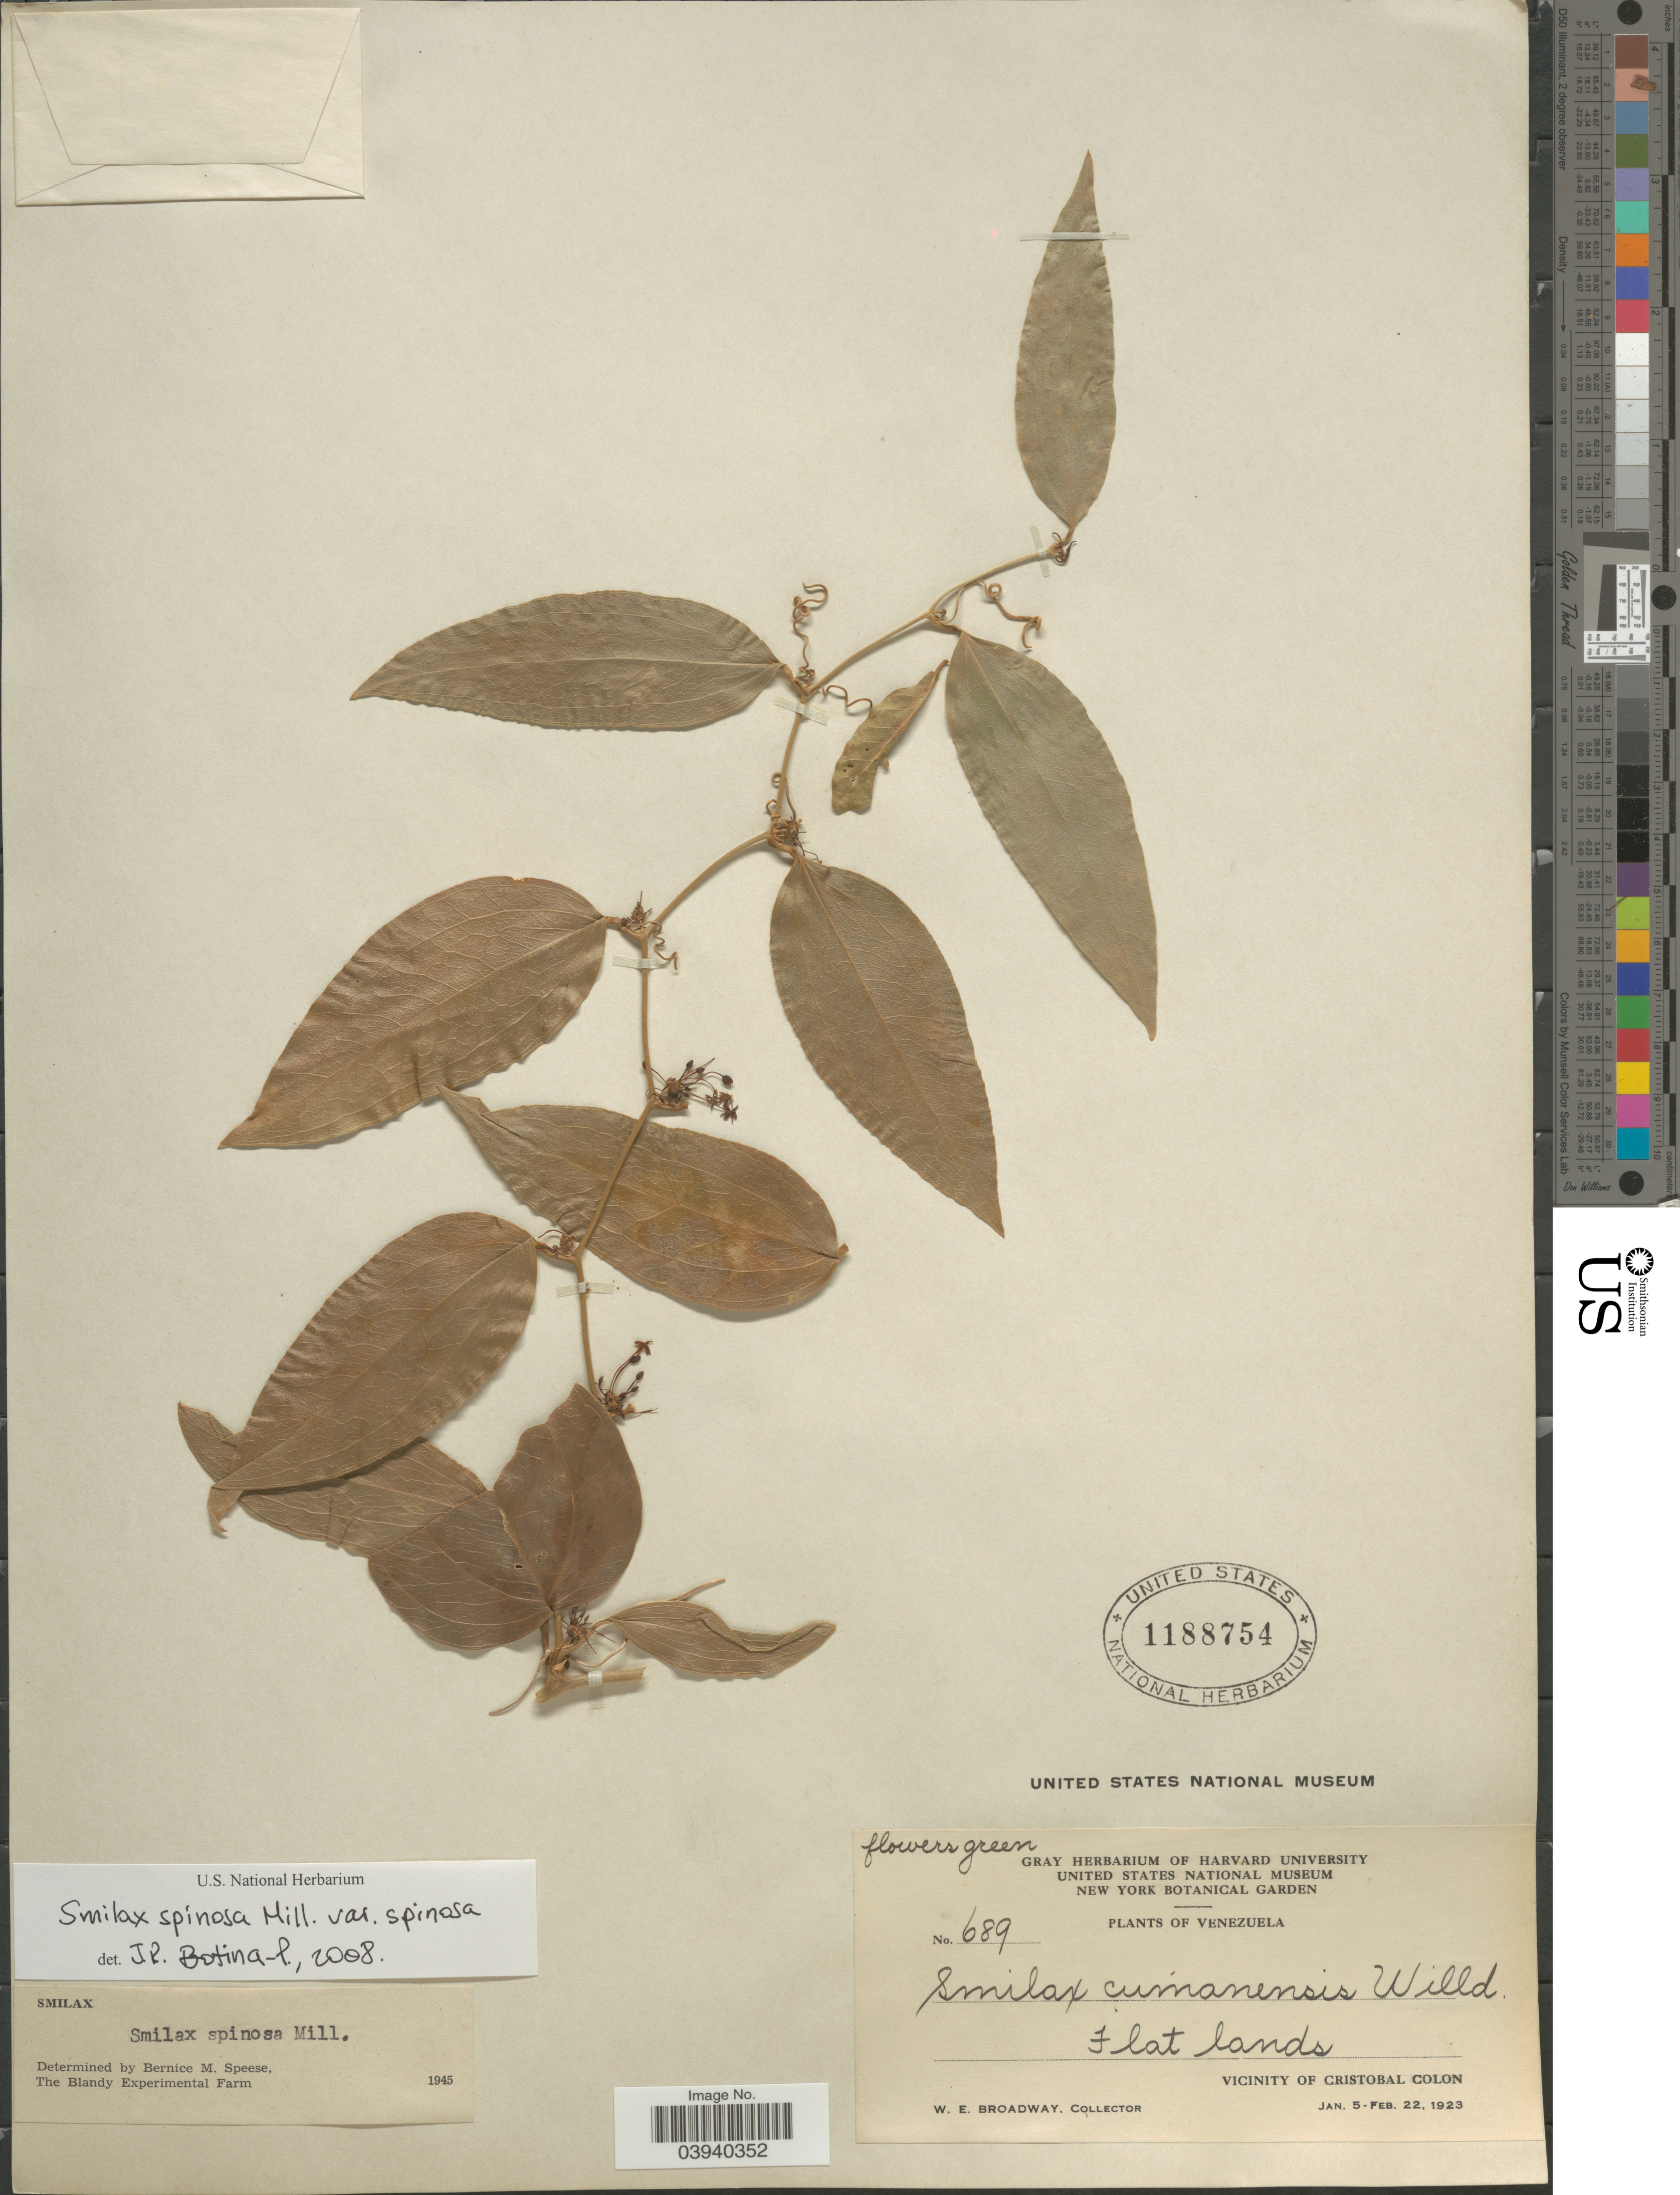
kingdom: Plantae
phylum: Tracheophyta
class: Liliopsida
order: Liliales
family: Smilacaceae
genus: Smilax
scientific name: Smilax spinosa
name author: Mill.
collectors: W. E. Broadway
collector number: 689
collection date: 1923-01-05/1923-02-22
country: Venezuela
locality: Flat lands. Vicinity of Cristobal Colon.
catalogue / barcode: US 1188754